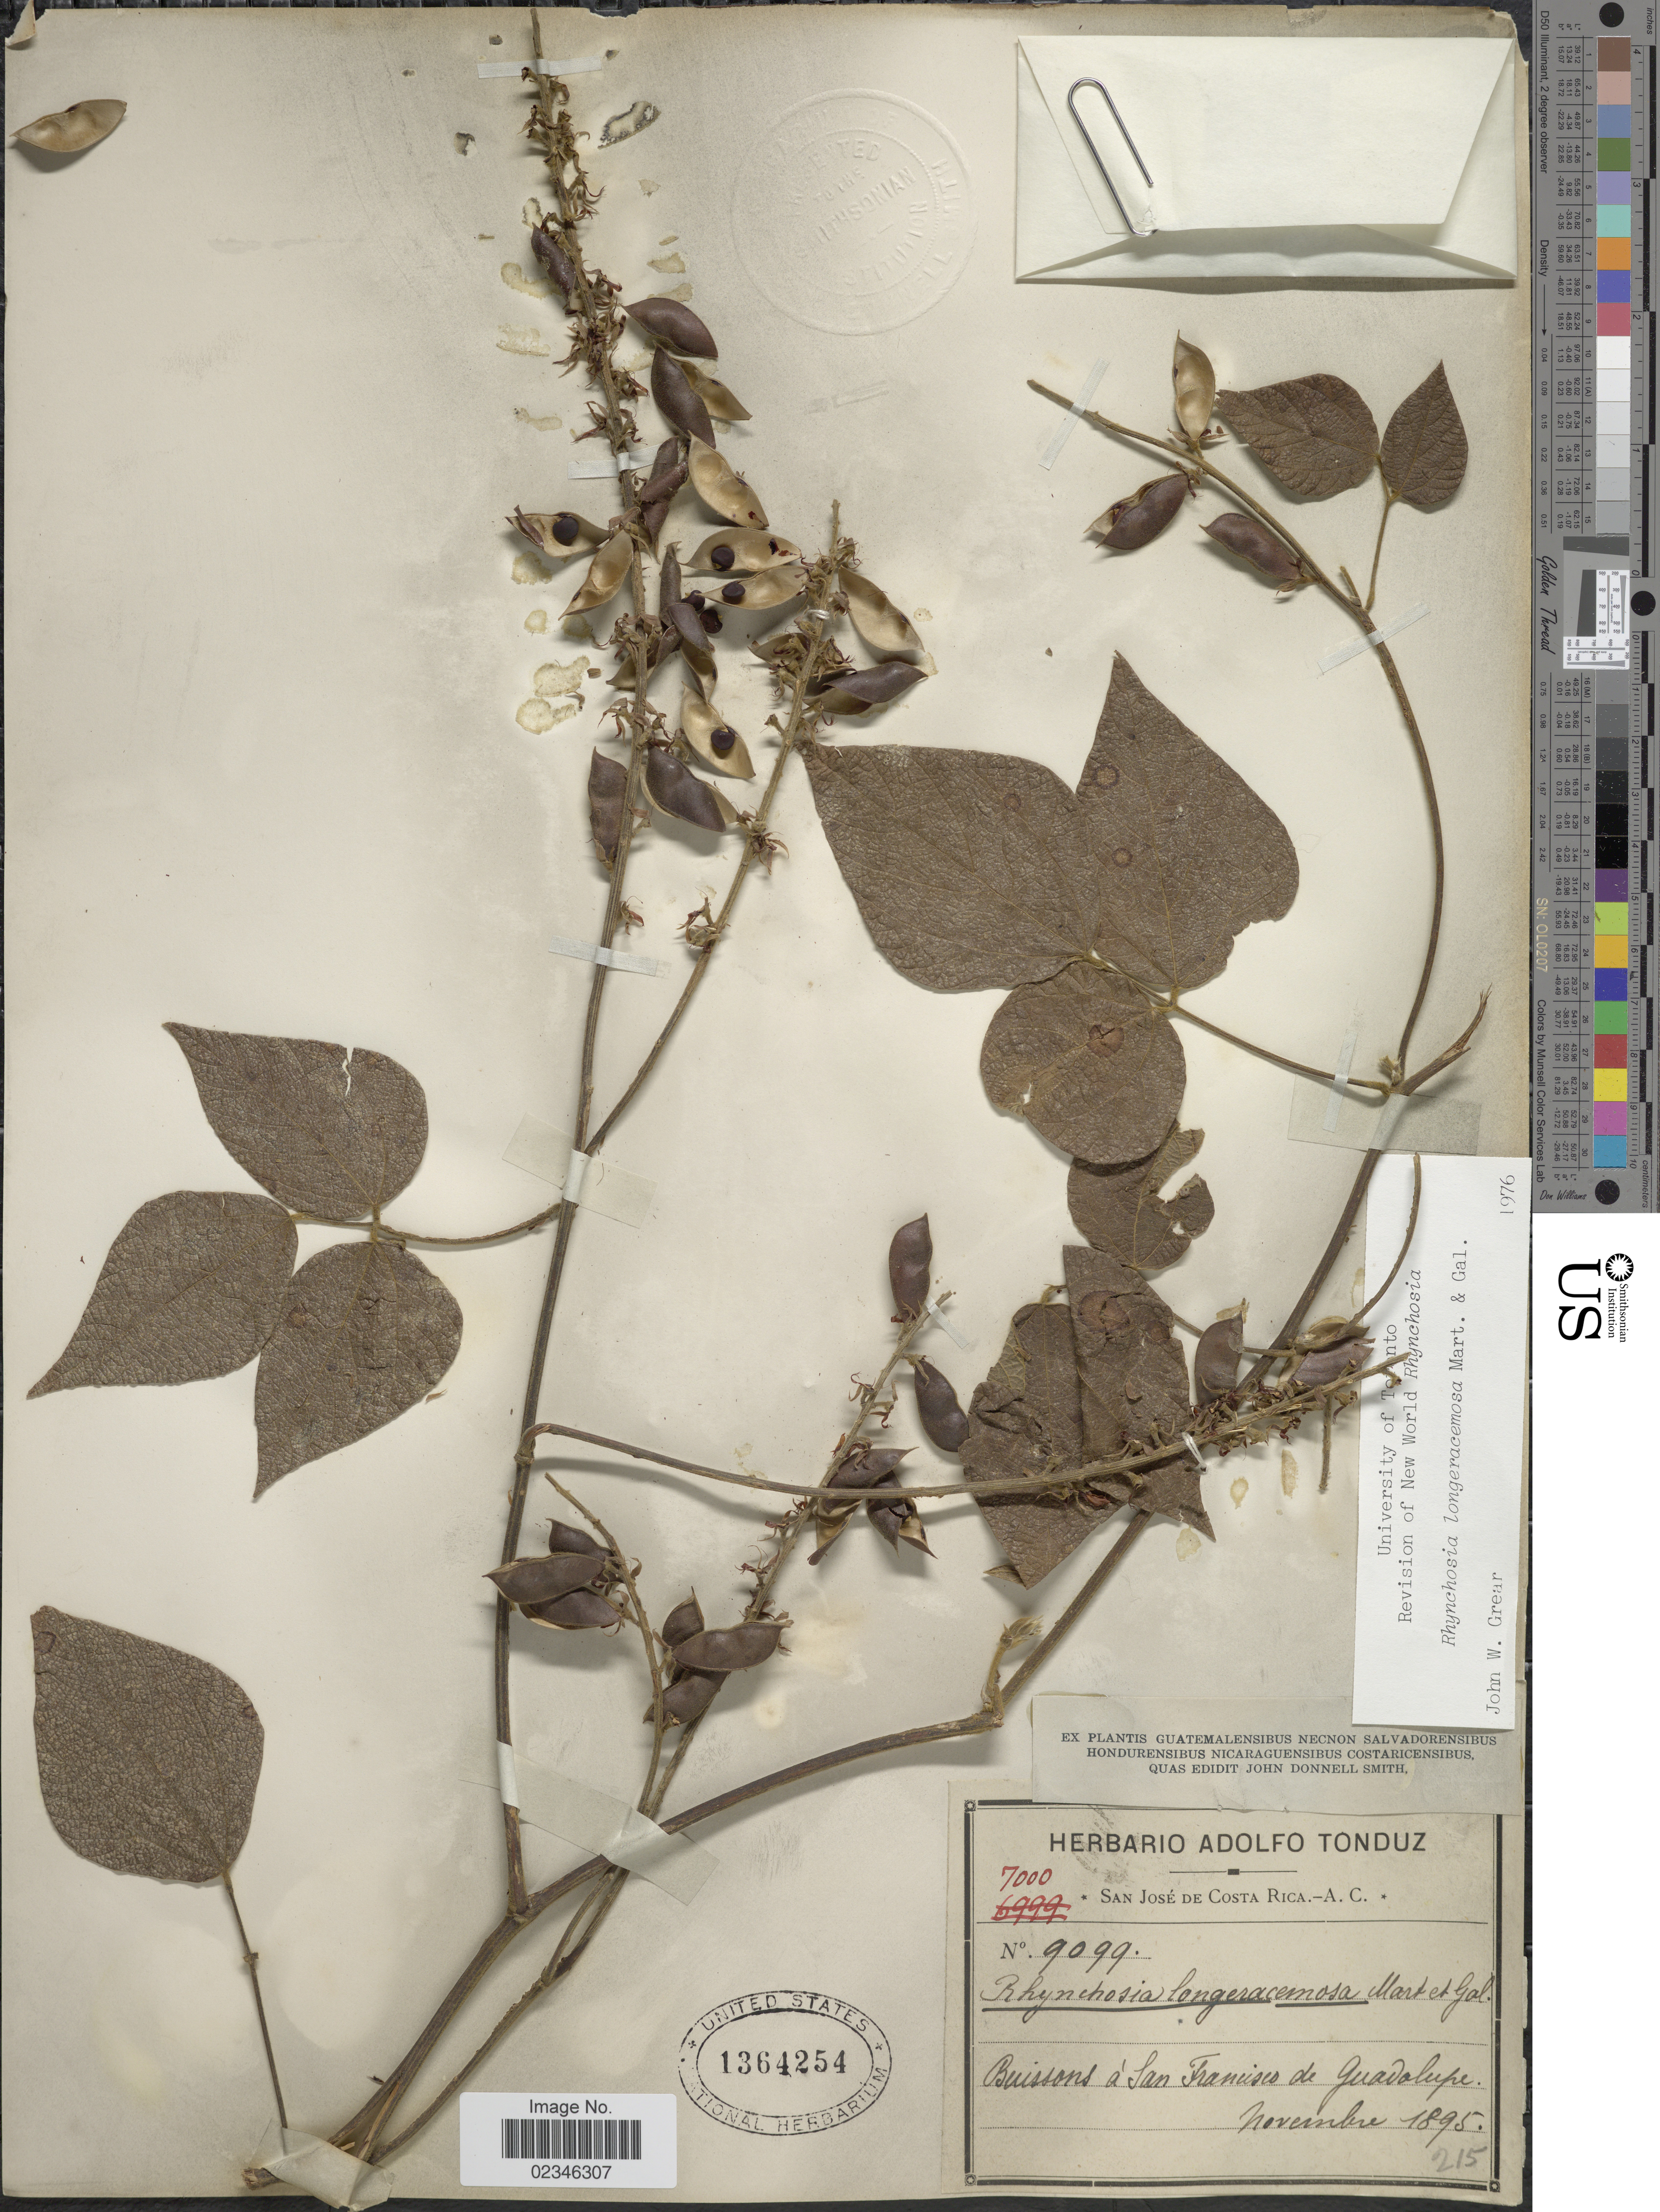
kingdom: Plantae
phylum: Tracheophyta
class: Magnoliopsida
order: Fabales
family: Fabaceae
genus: Rhynchosia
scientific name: Rhynchosia longeracemosa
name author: M. Martens & Galeotti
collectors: ex Herb. Adolfo Tonduz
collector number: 9099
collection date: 1895-11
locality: Buissons á San Francisco de Guadalupe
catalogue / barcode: US 1364254